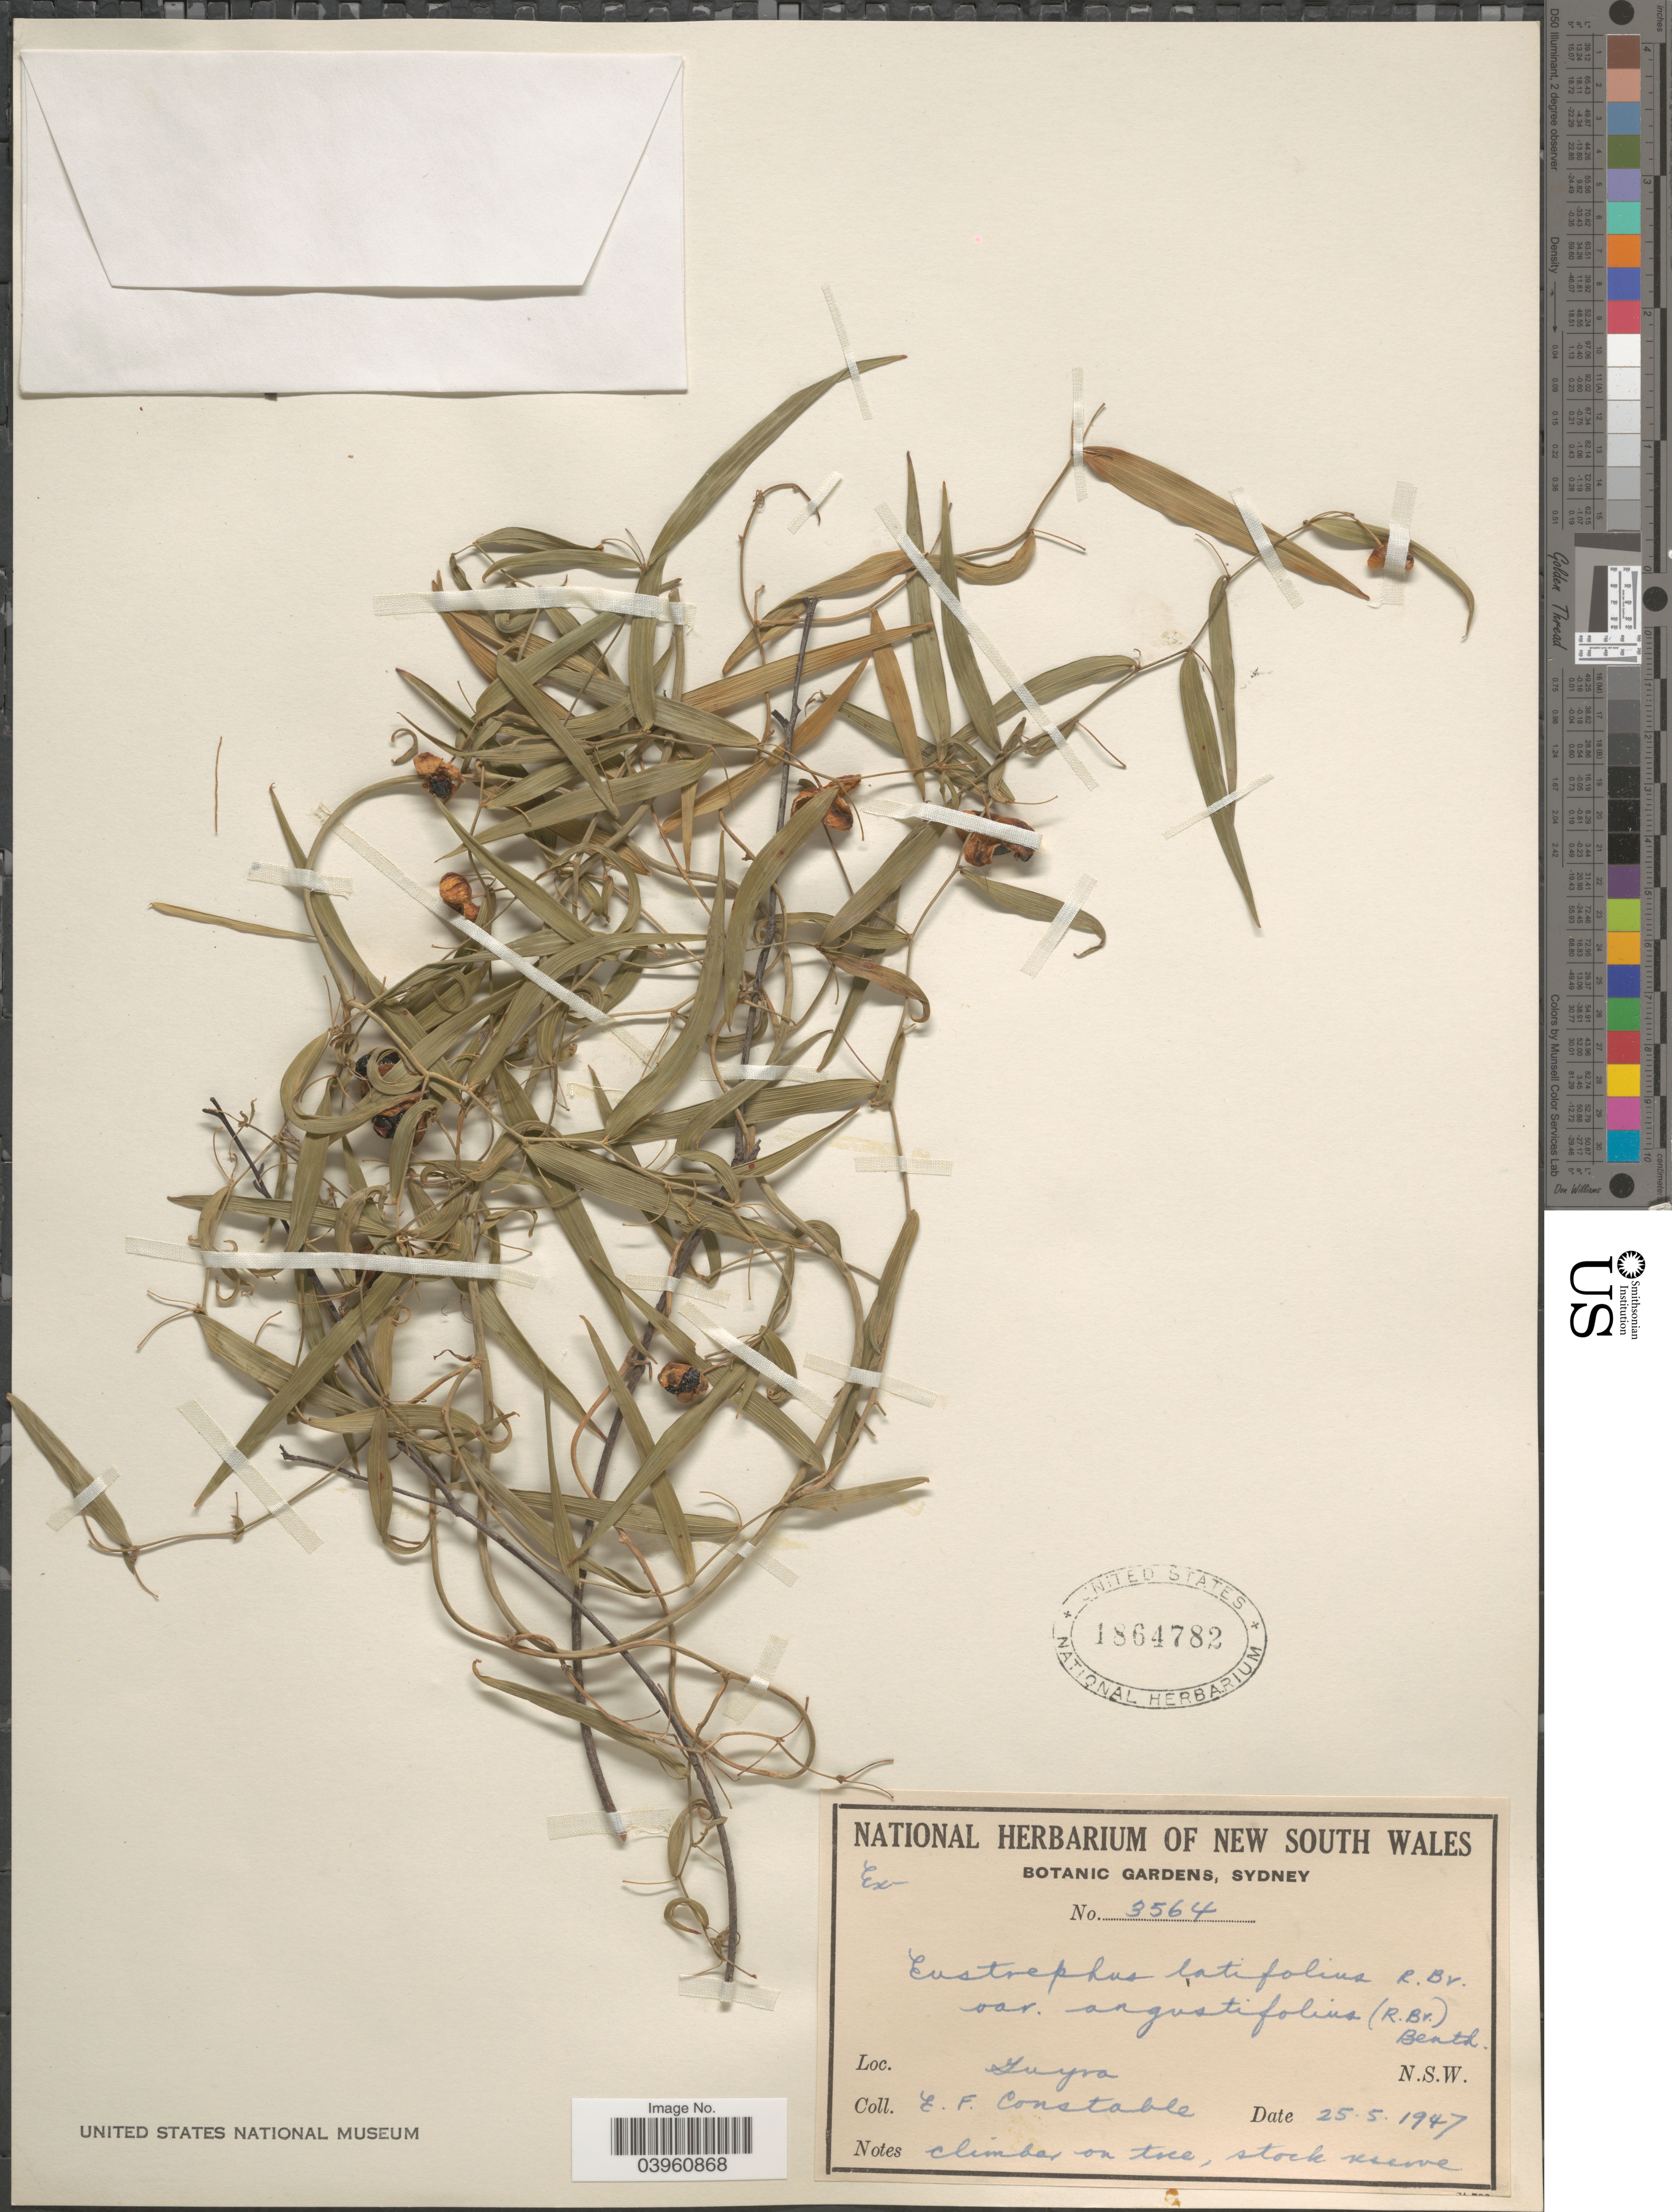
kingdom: Plantae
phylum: Tracheophyta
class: Liliopsida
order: Asparagales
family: Asparagaceae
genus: Eustrephus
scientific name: Eustrephus angustifolius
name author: R. Br.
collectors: E. F. Constable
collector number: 3564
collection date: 1947-05-25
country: Australia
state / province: New South Wales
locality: Guyra.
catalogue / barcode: US 1864782